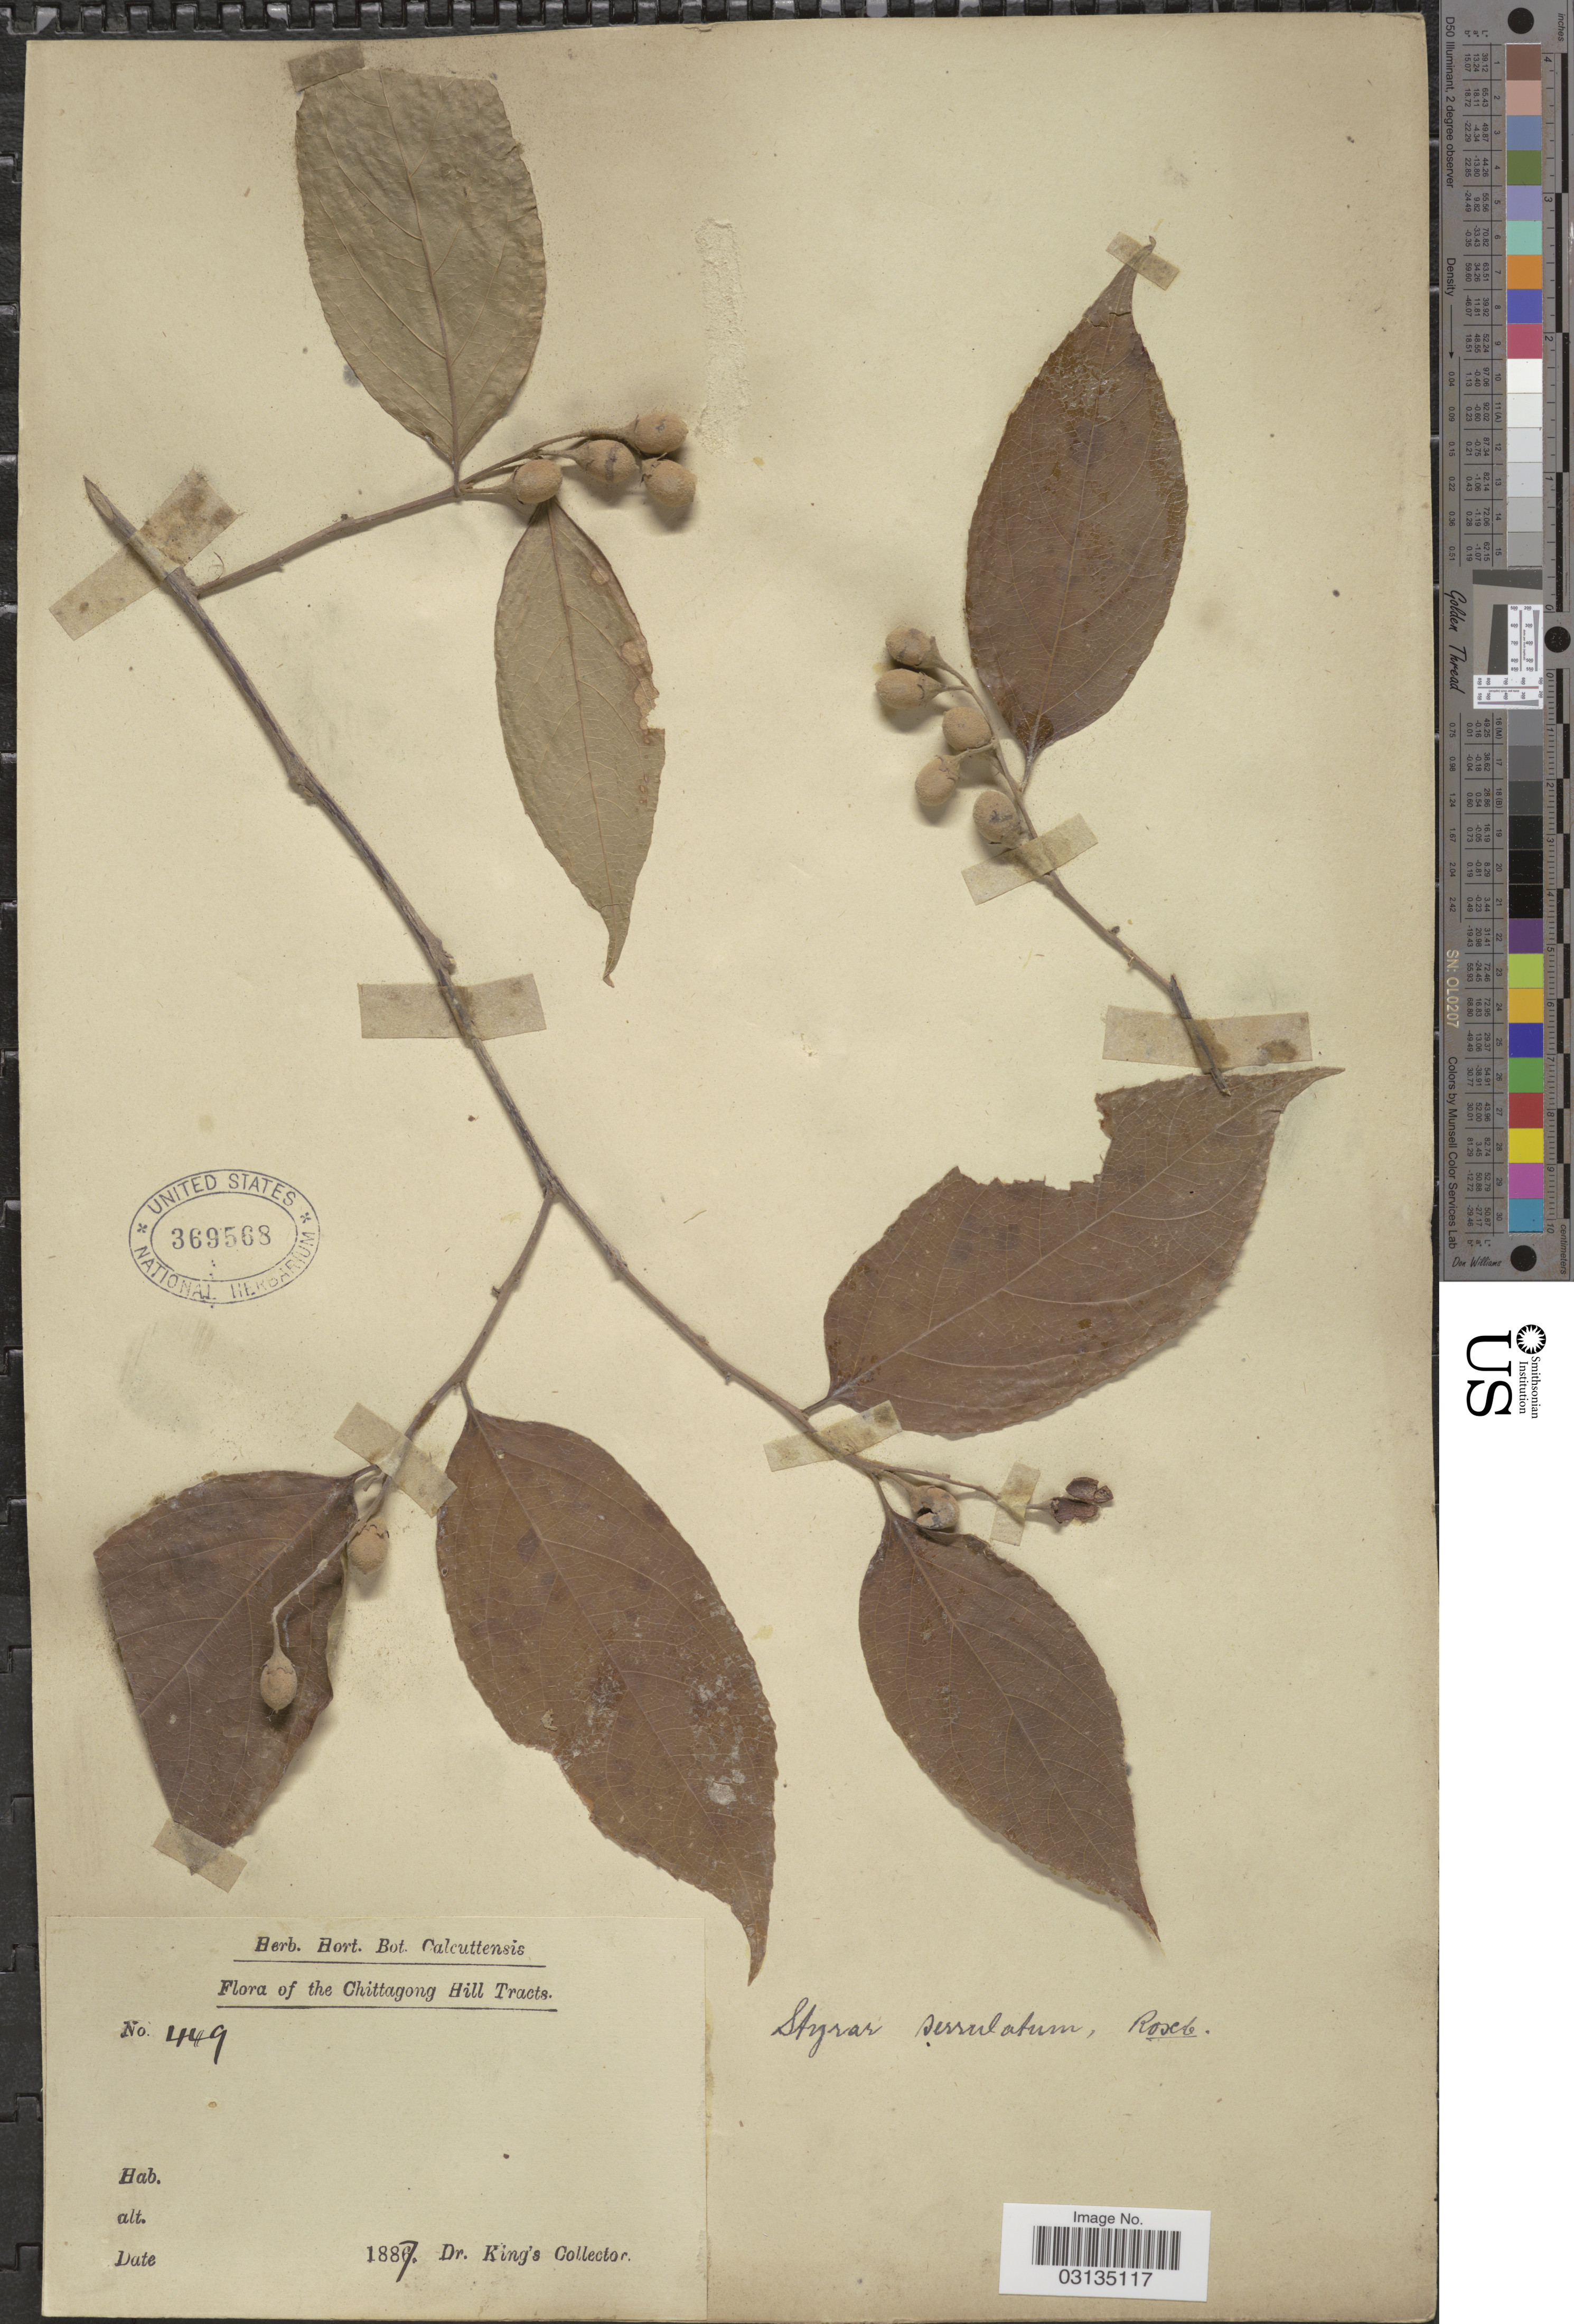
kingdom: Plantae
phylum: Tracheophyta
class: Magnoliopsida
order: Ericales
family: Styracaceae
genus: Styrax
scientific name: Styrax serrulatus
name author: Roxb.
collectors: Dr. King's collector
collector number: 449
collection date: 1887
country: Bangladesh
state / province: Chittagong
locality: The Chittagong Hill Tracts.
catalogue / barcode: US 369568